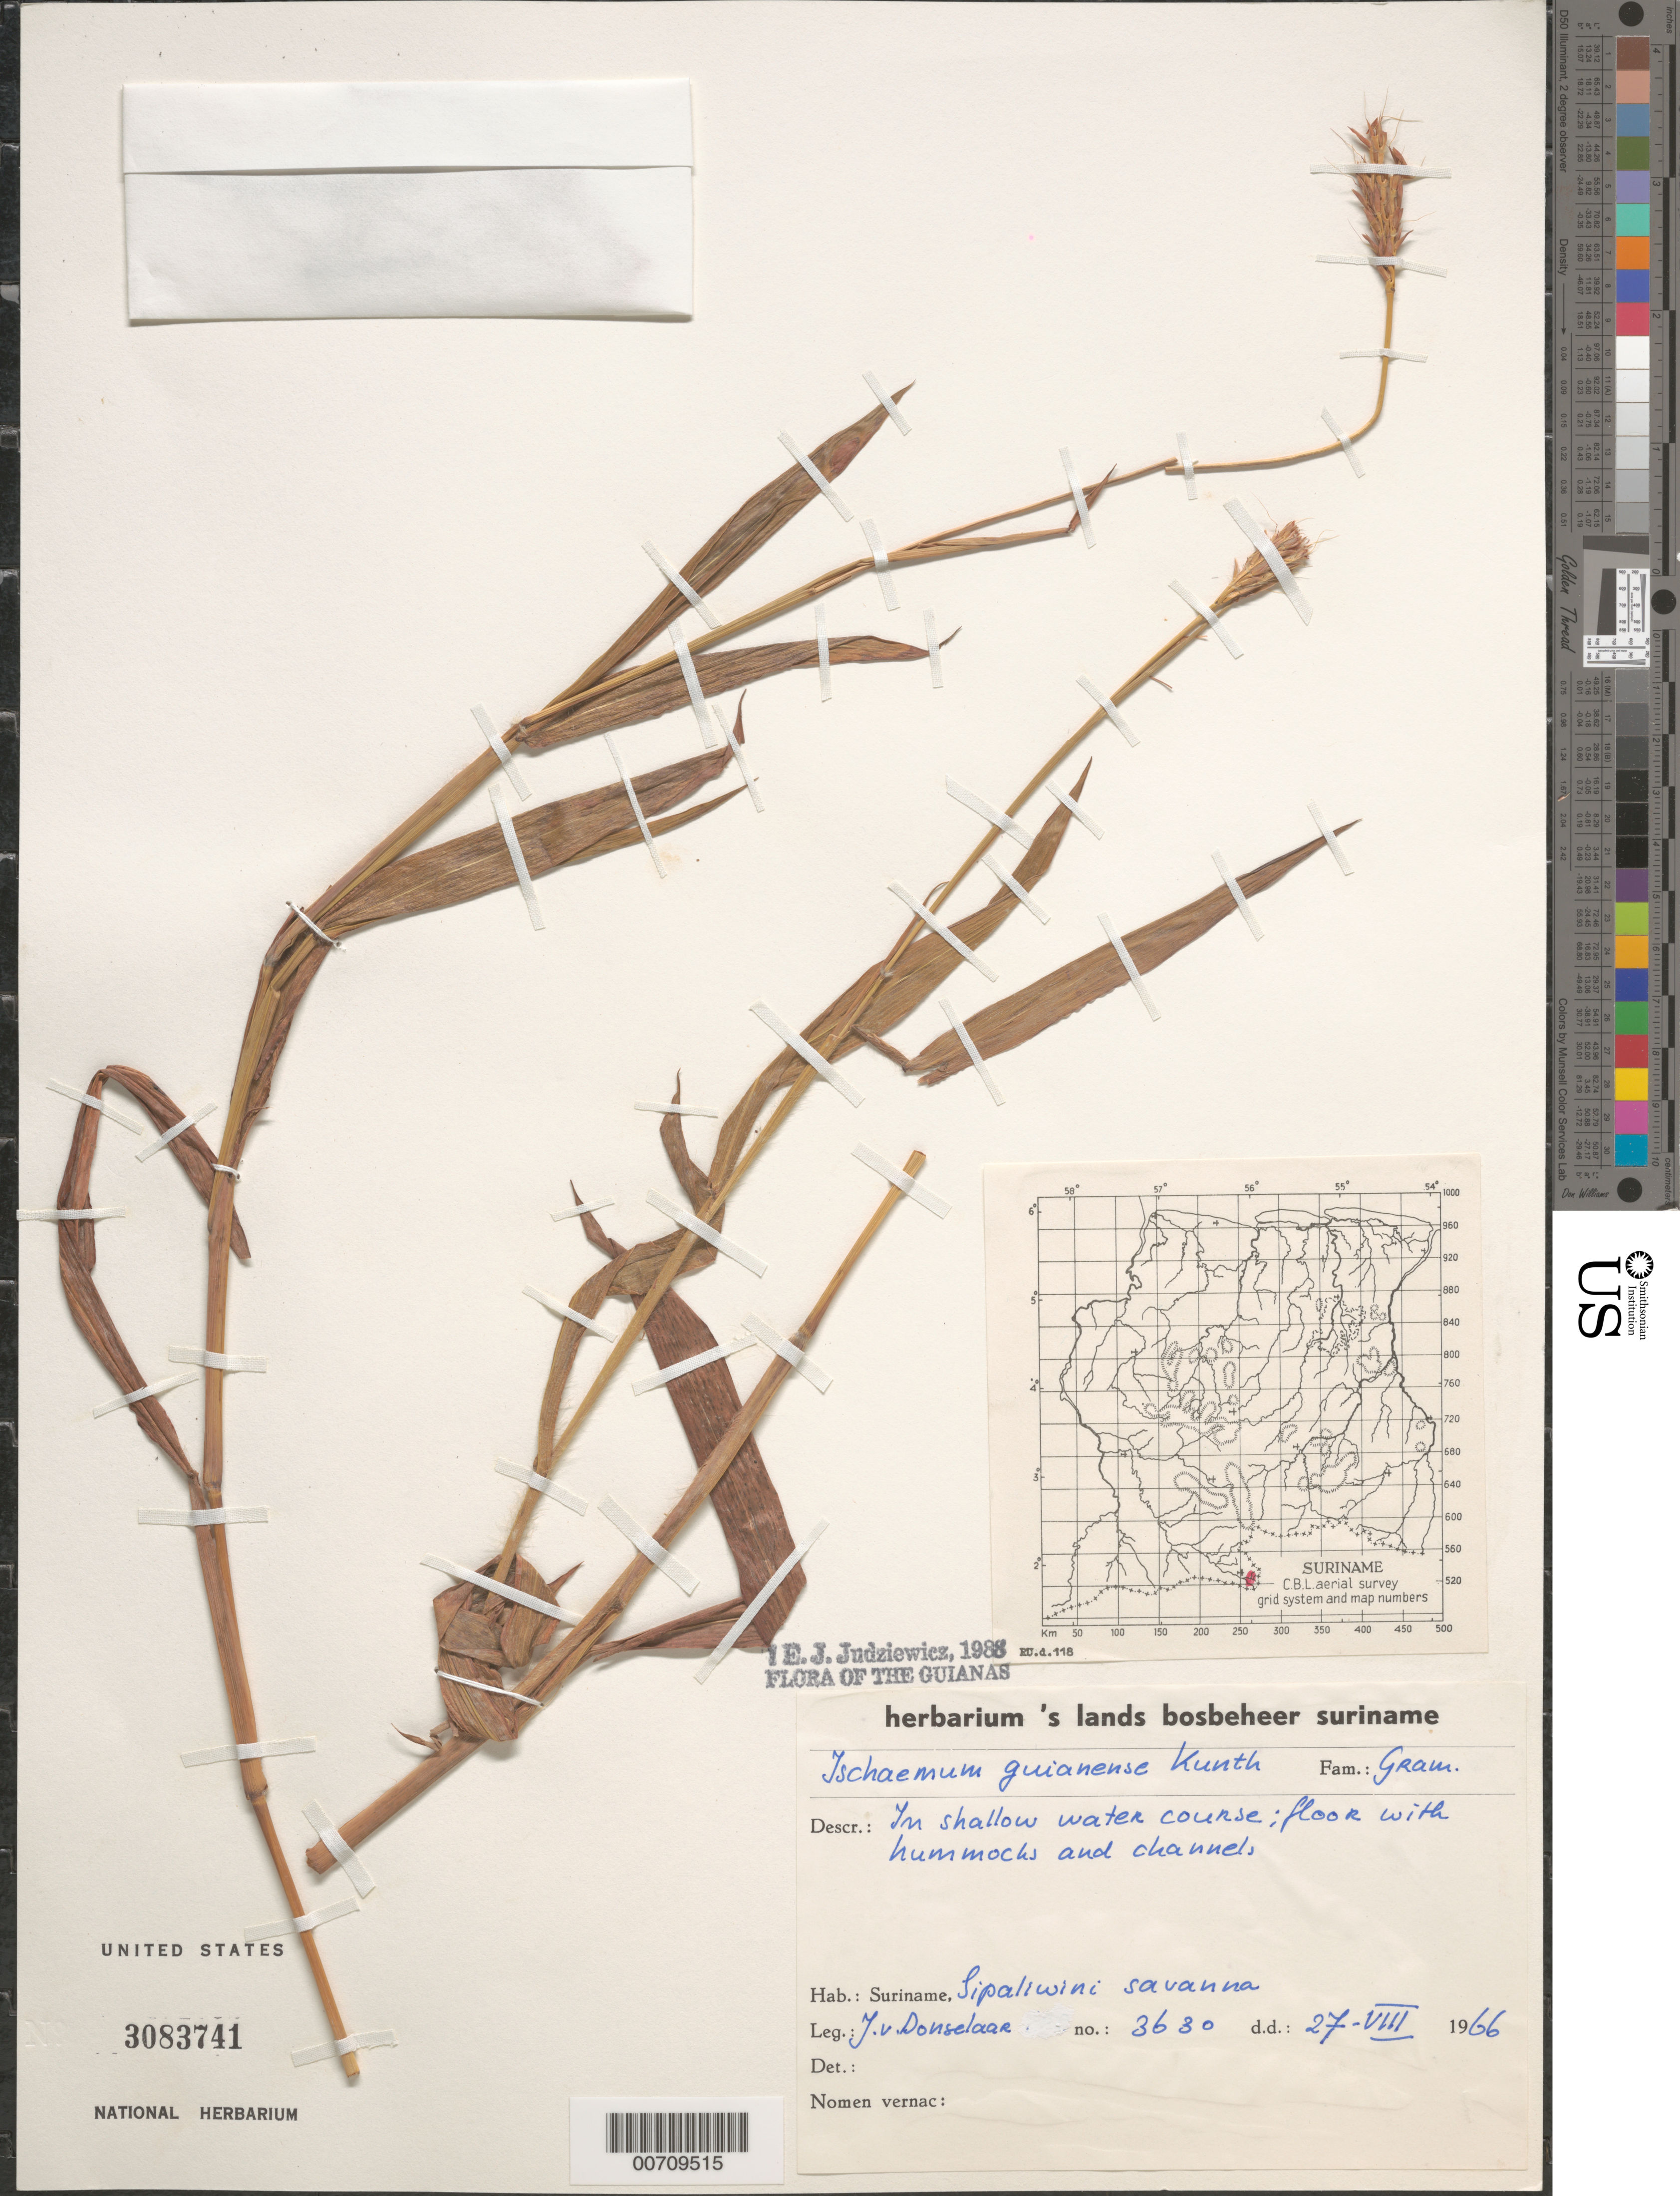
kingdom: Plantae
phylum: Tracheophyta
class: Liliopsida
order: Poales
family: Poaceae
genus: Ischaemum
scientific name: Ischaemum guianense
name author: Kunth ex Hack.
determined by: Judziewicz, E. J.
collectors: J. Donselaar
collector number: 3630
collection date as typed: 27-Aug-66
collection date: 1966-08-27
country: Suriname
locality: Sipaliwini Savanna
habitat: Shallow water course; floor w/hummocks and channels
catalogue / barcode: US 3083741